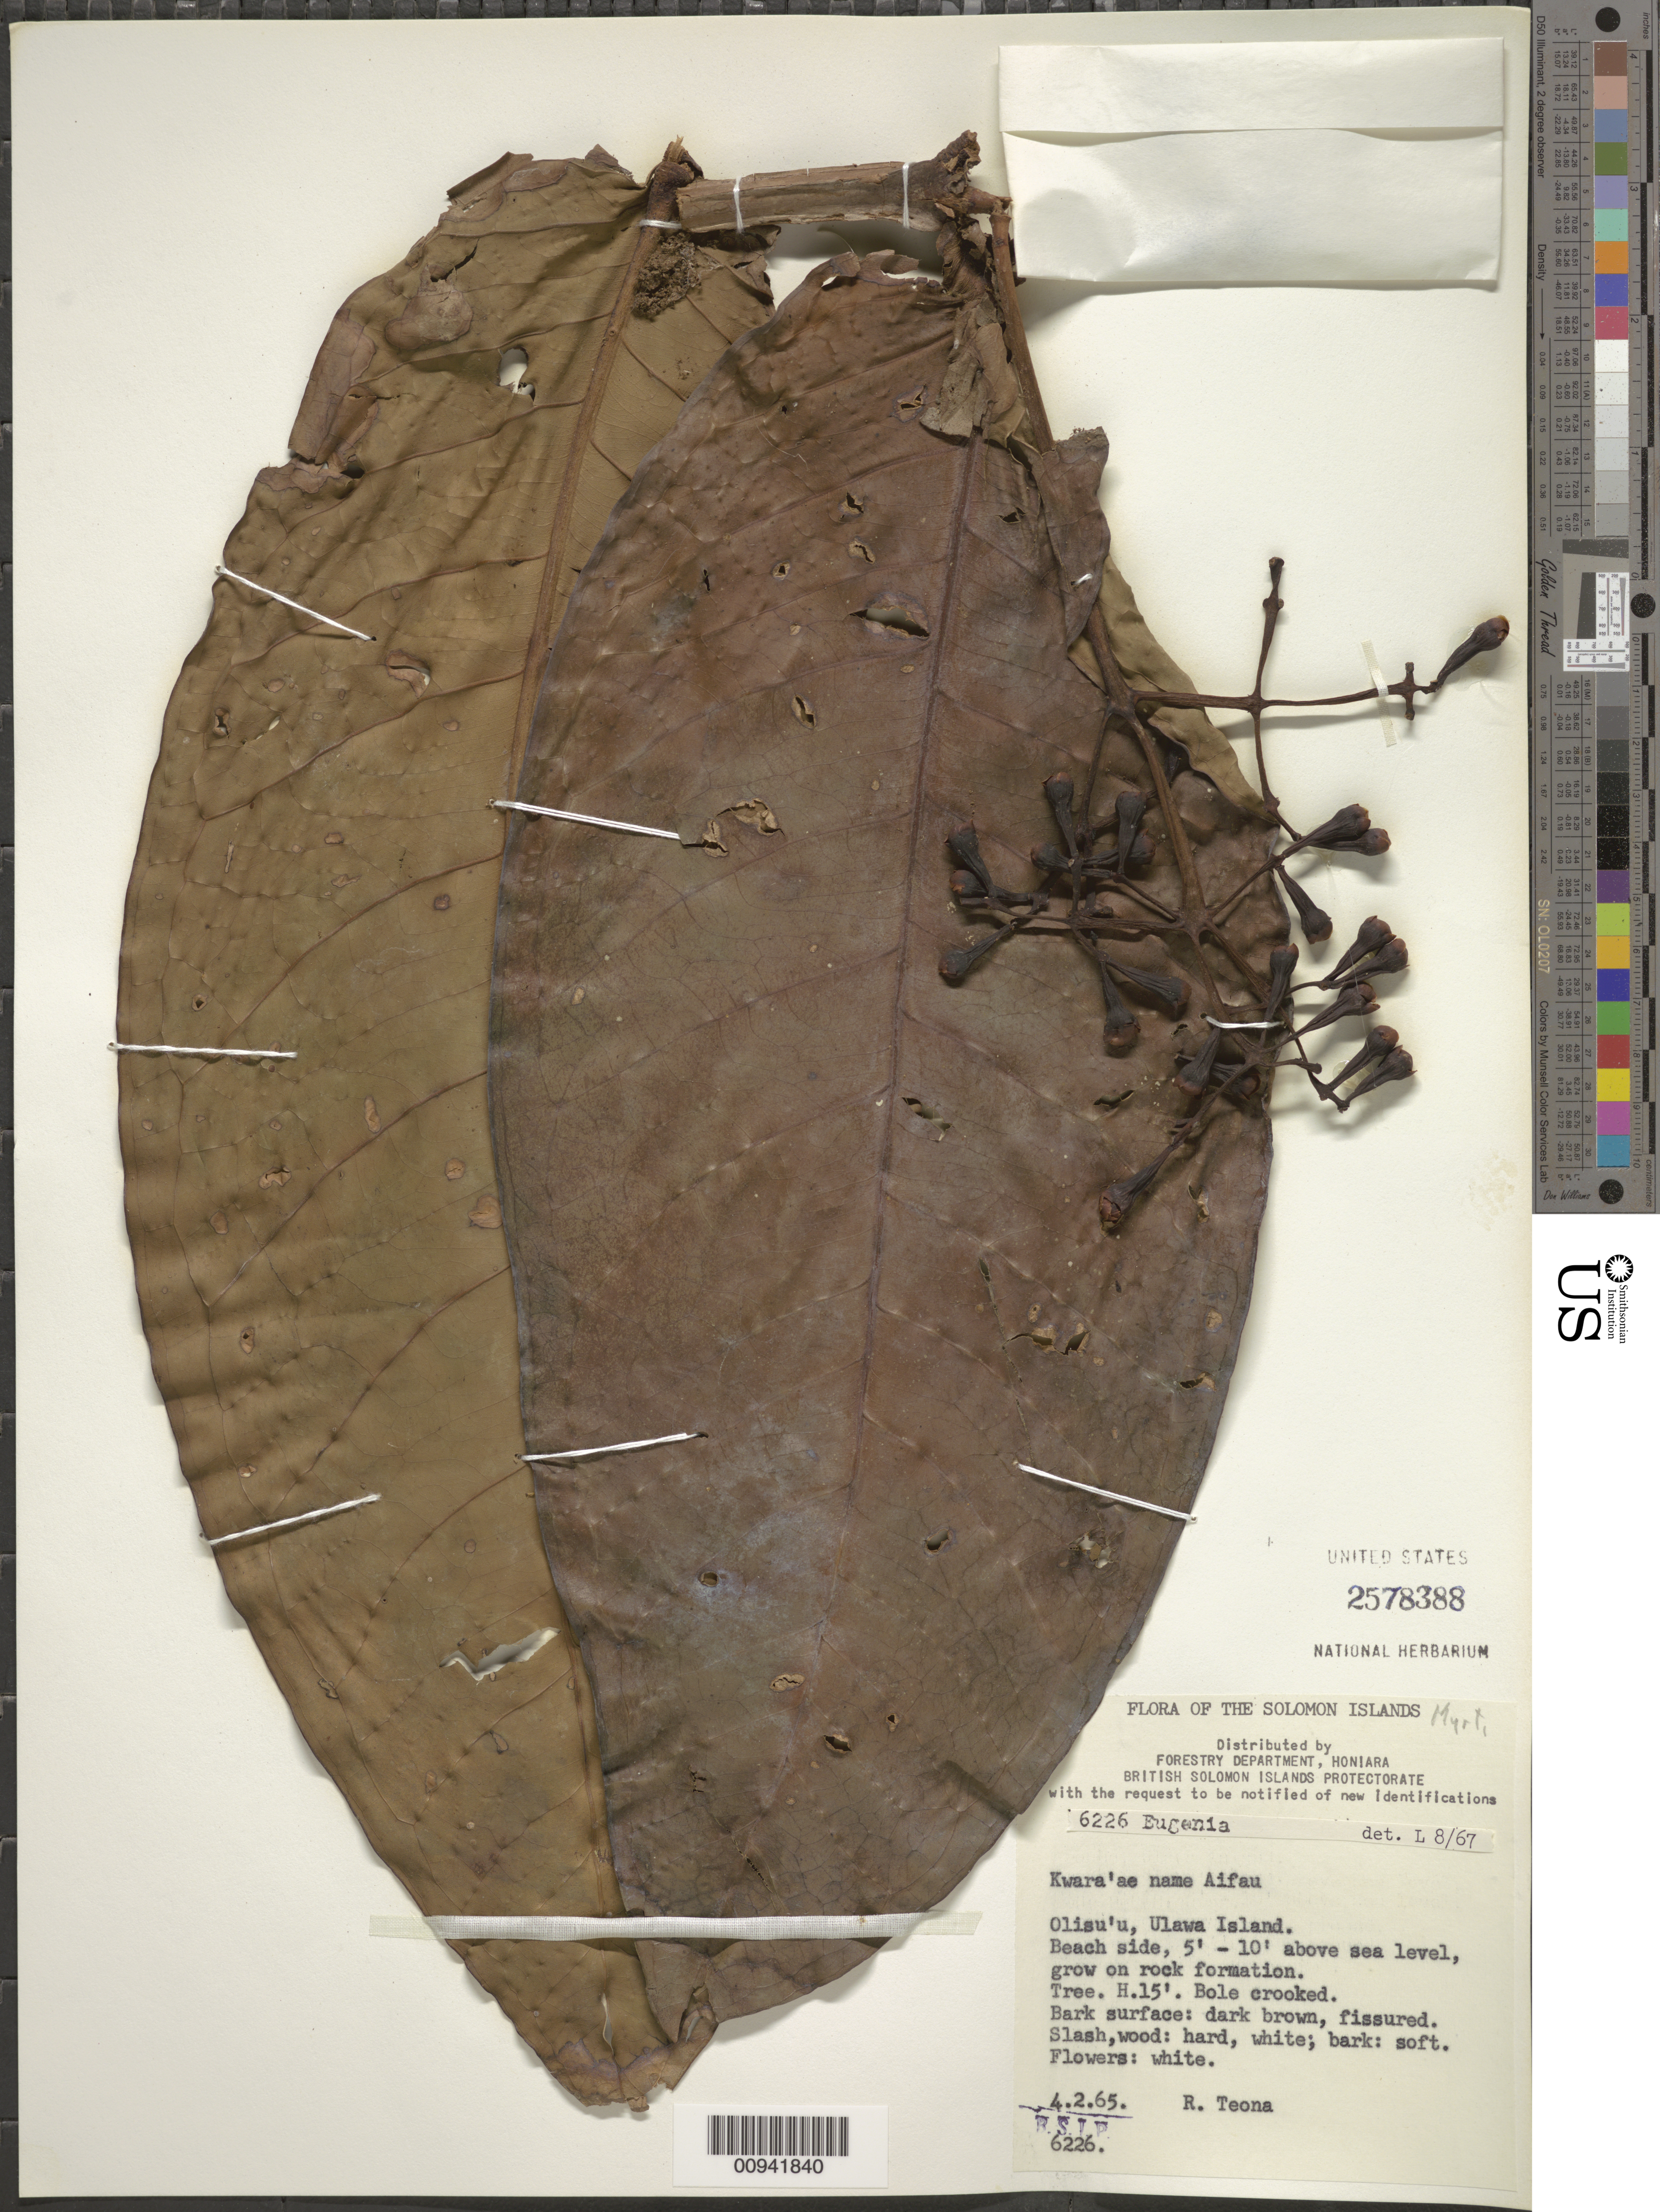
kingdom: Plantae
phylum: Tracheophyta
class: Magnoliopsida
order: Myrtales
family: Myrtaceae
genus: Syzygium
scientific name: Syzygium thalassicum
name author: Merr. & L.M. Perry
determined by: Craven, L. A.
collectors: R. Teona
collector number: BSIP 6226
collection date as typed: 04 Feb 1965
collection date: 1965-02-04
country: Solomon Islands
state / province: Makira-Ulawa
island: Ulawa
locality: Olisu'u, Ulawa Island.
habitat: Beach side, grow on rock formation.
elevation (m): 2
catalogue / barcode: US 2578388